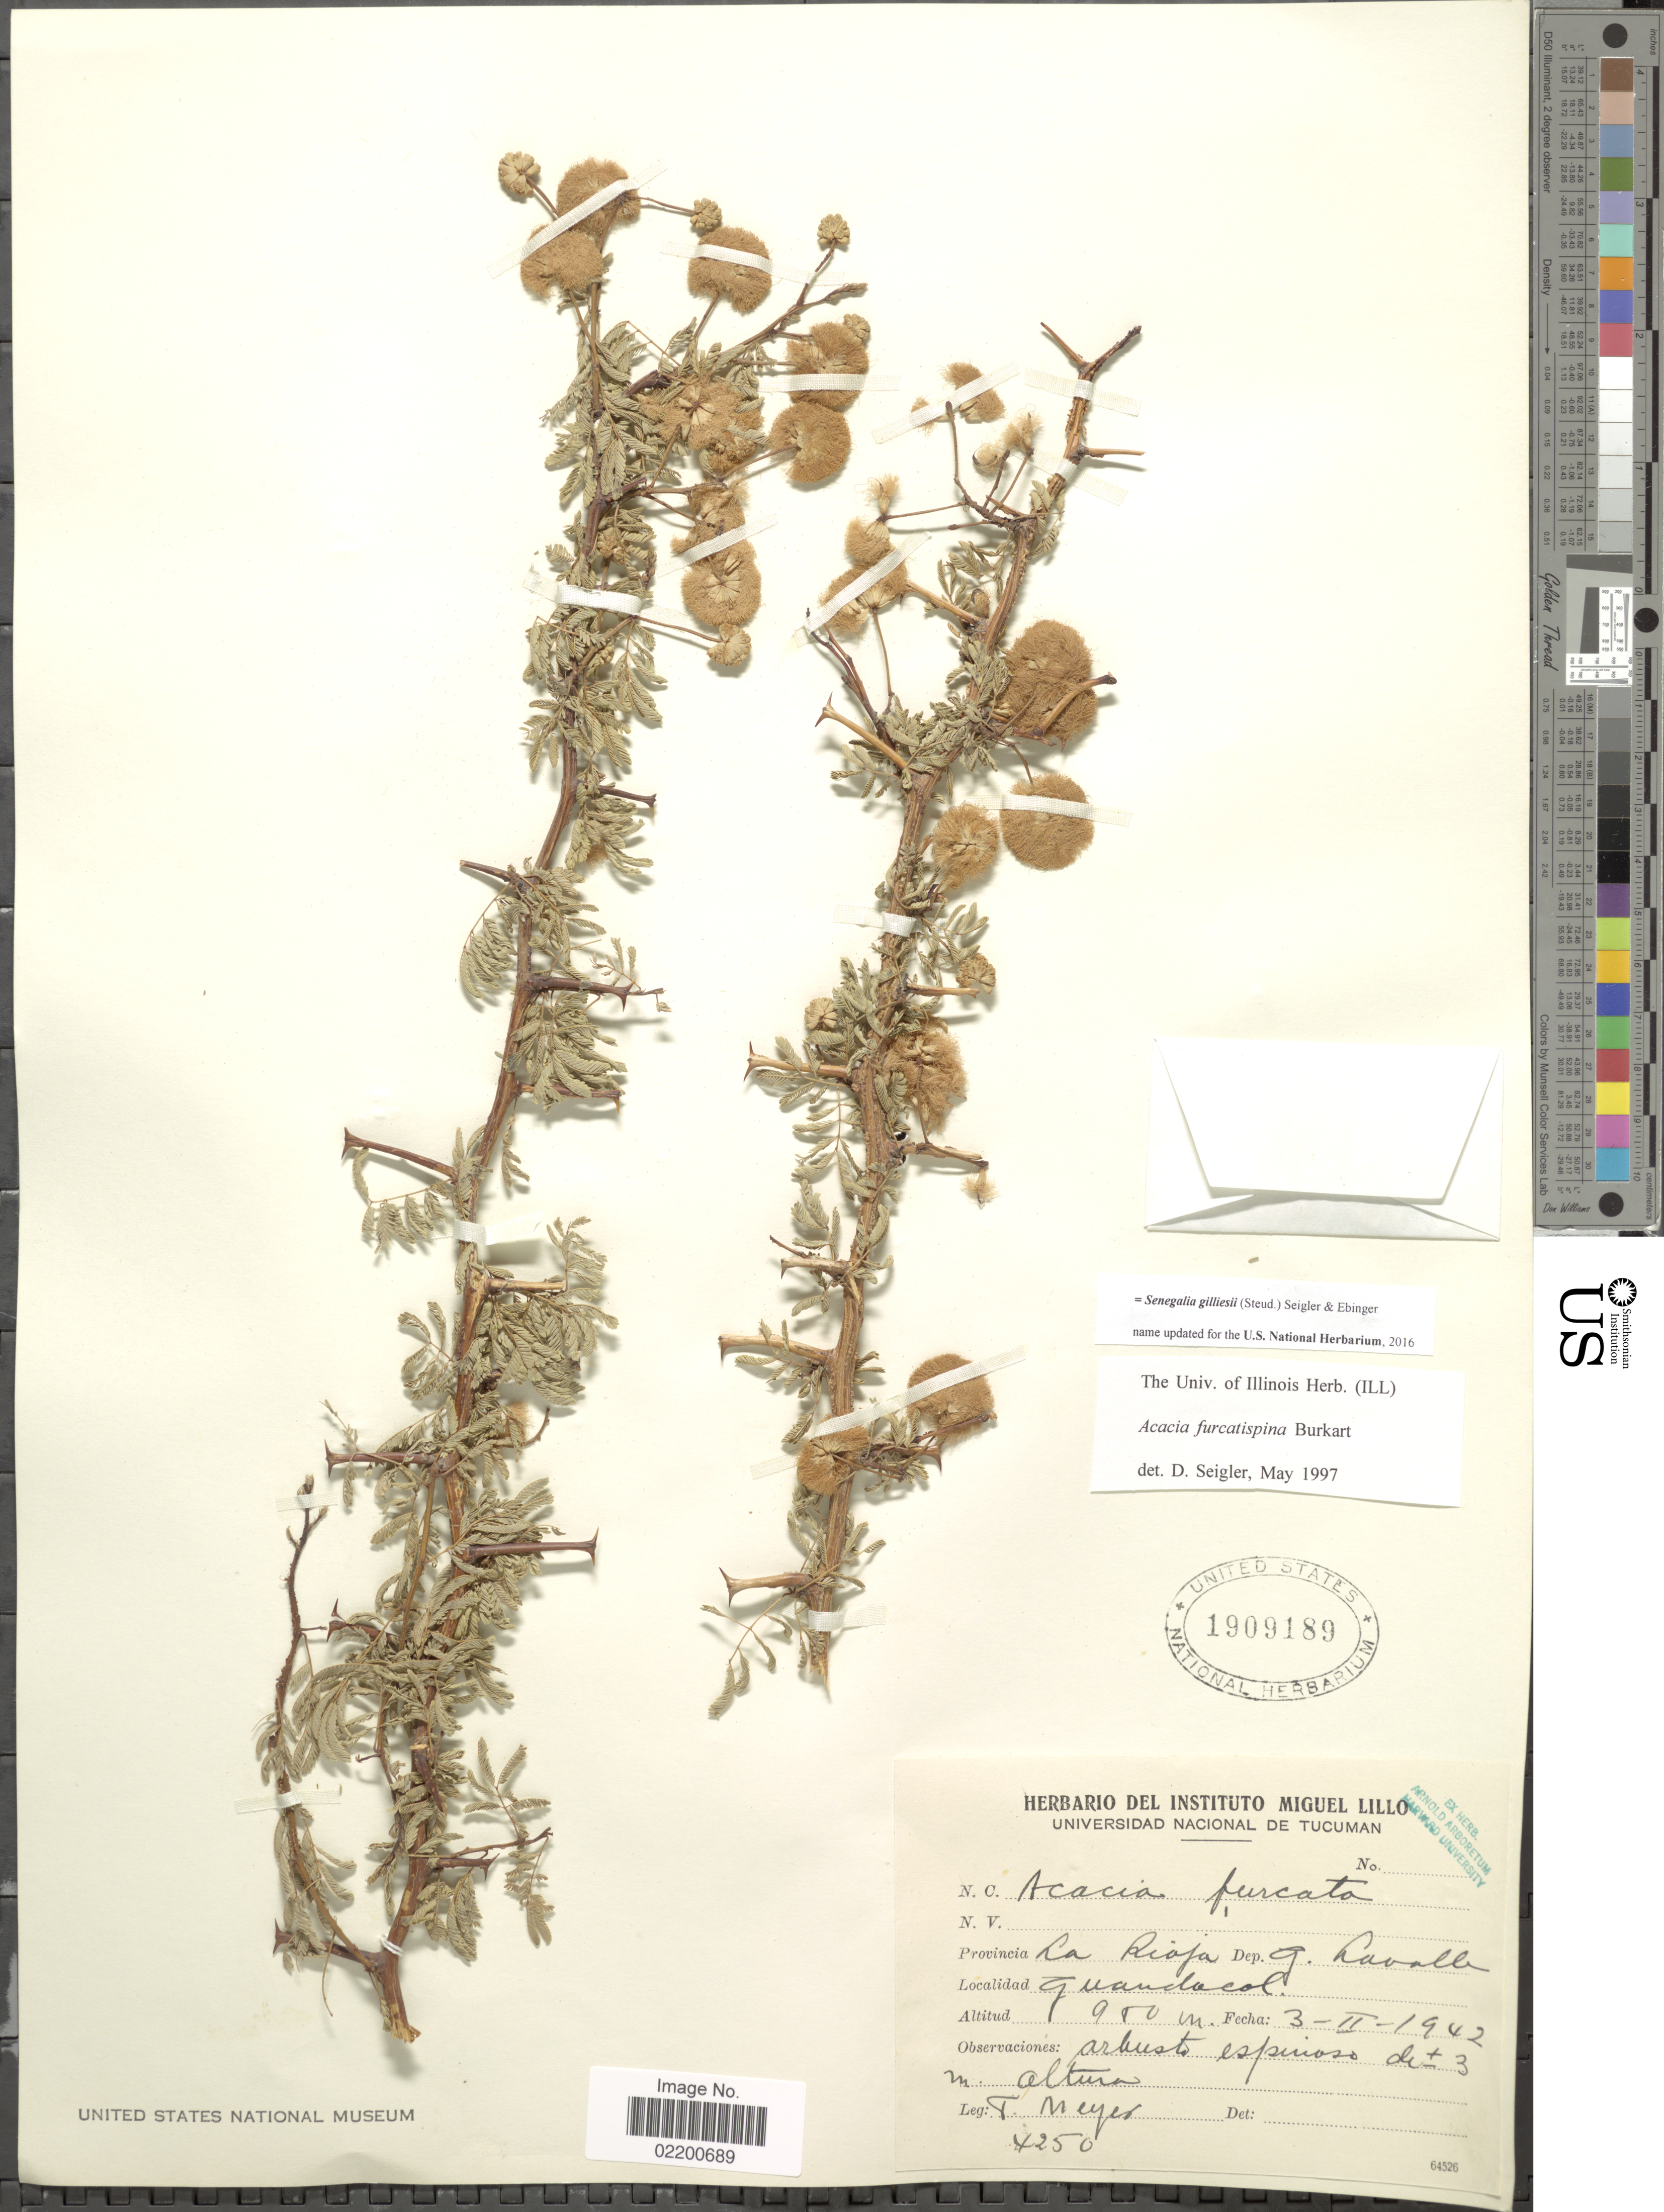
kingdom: Plantae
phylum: Tracheophyta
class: Magnoliopsida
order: Fabales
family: Fabaceae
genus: Senegalia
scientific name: Senegalia gilliesii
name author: (Steud.) Seigler & Ebinger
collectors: T. Meyer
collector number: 4250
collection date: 1942-02-03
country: Argentina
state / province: La Rioja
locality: Dep. G. Lavalle, Guandacol.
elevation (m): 950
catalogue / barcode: US 1909189